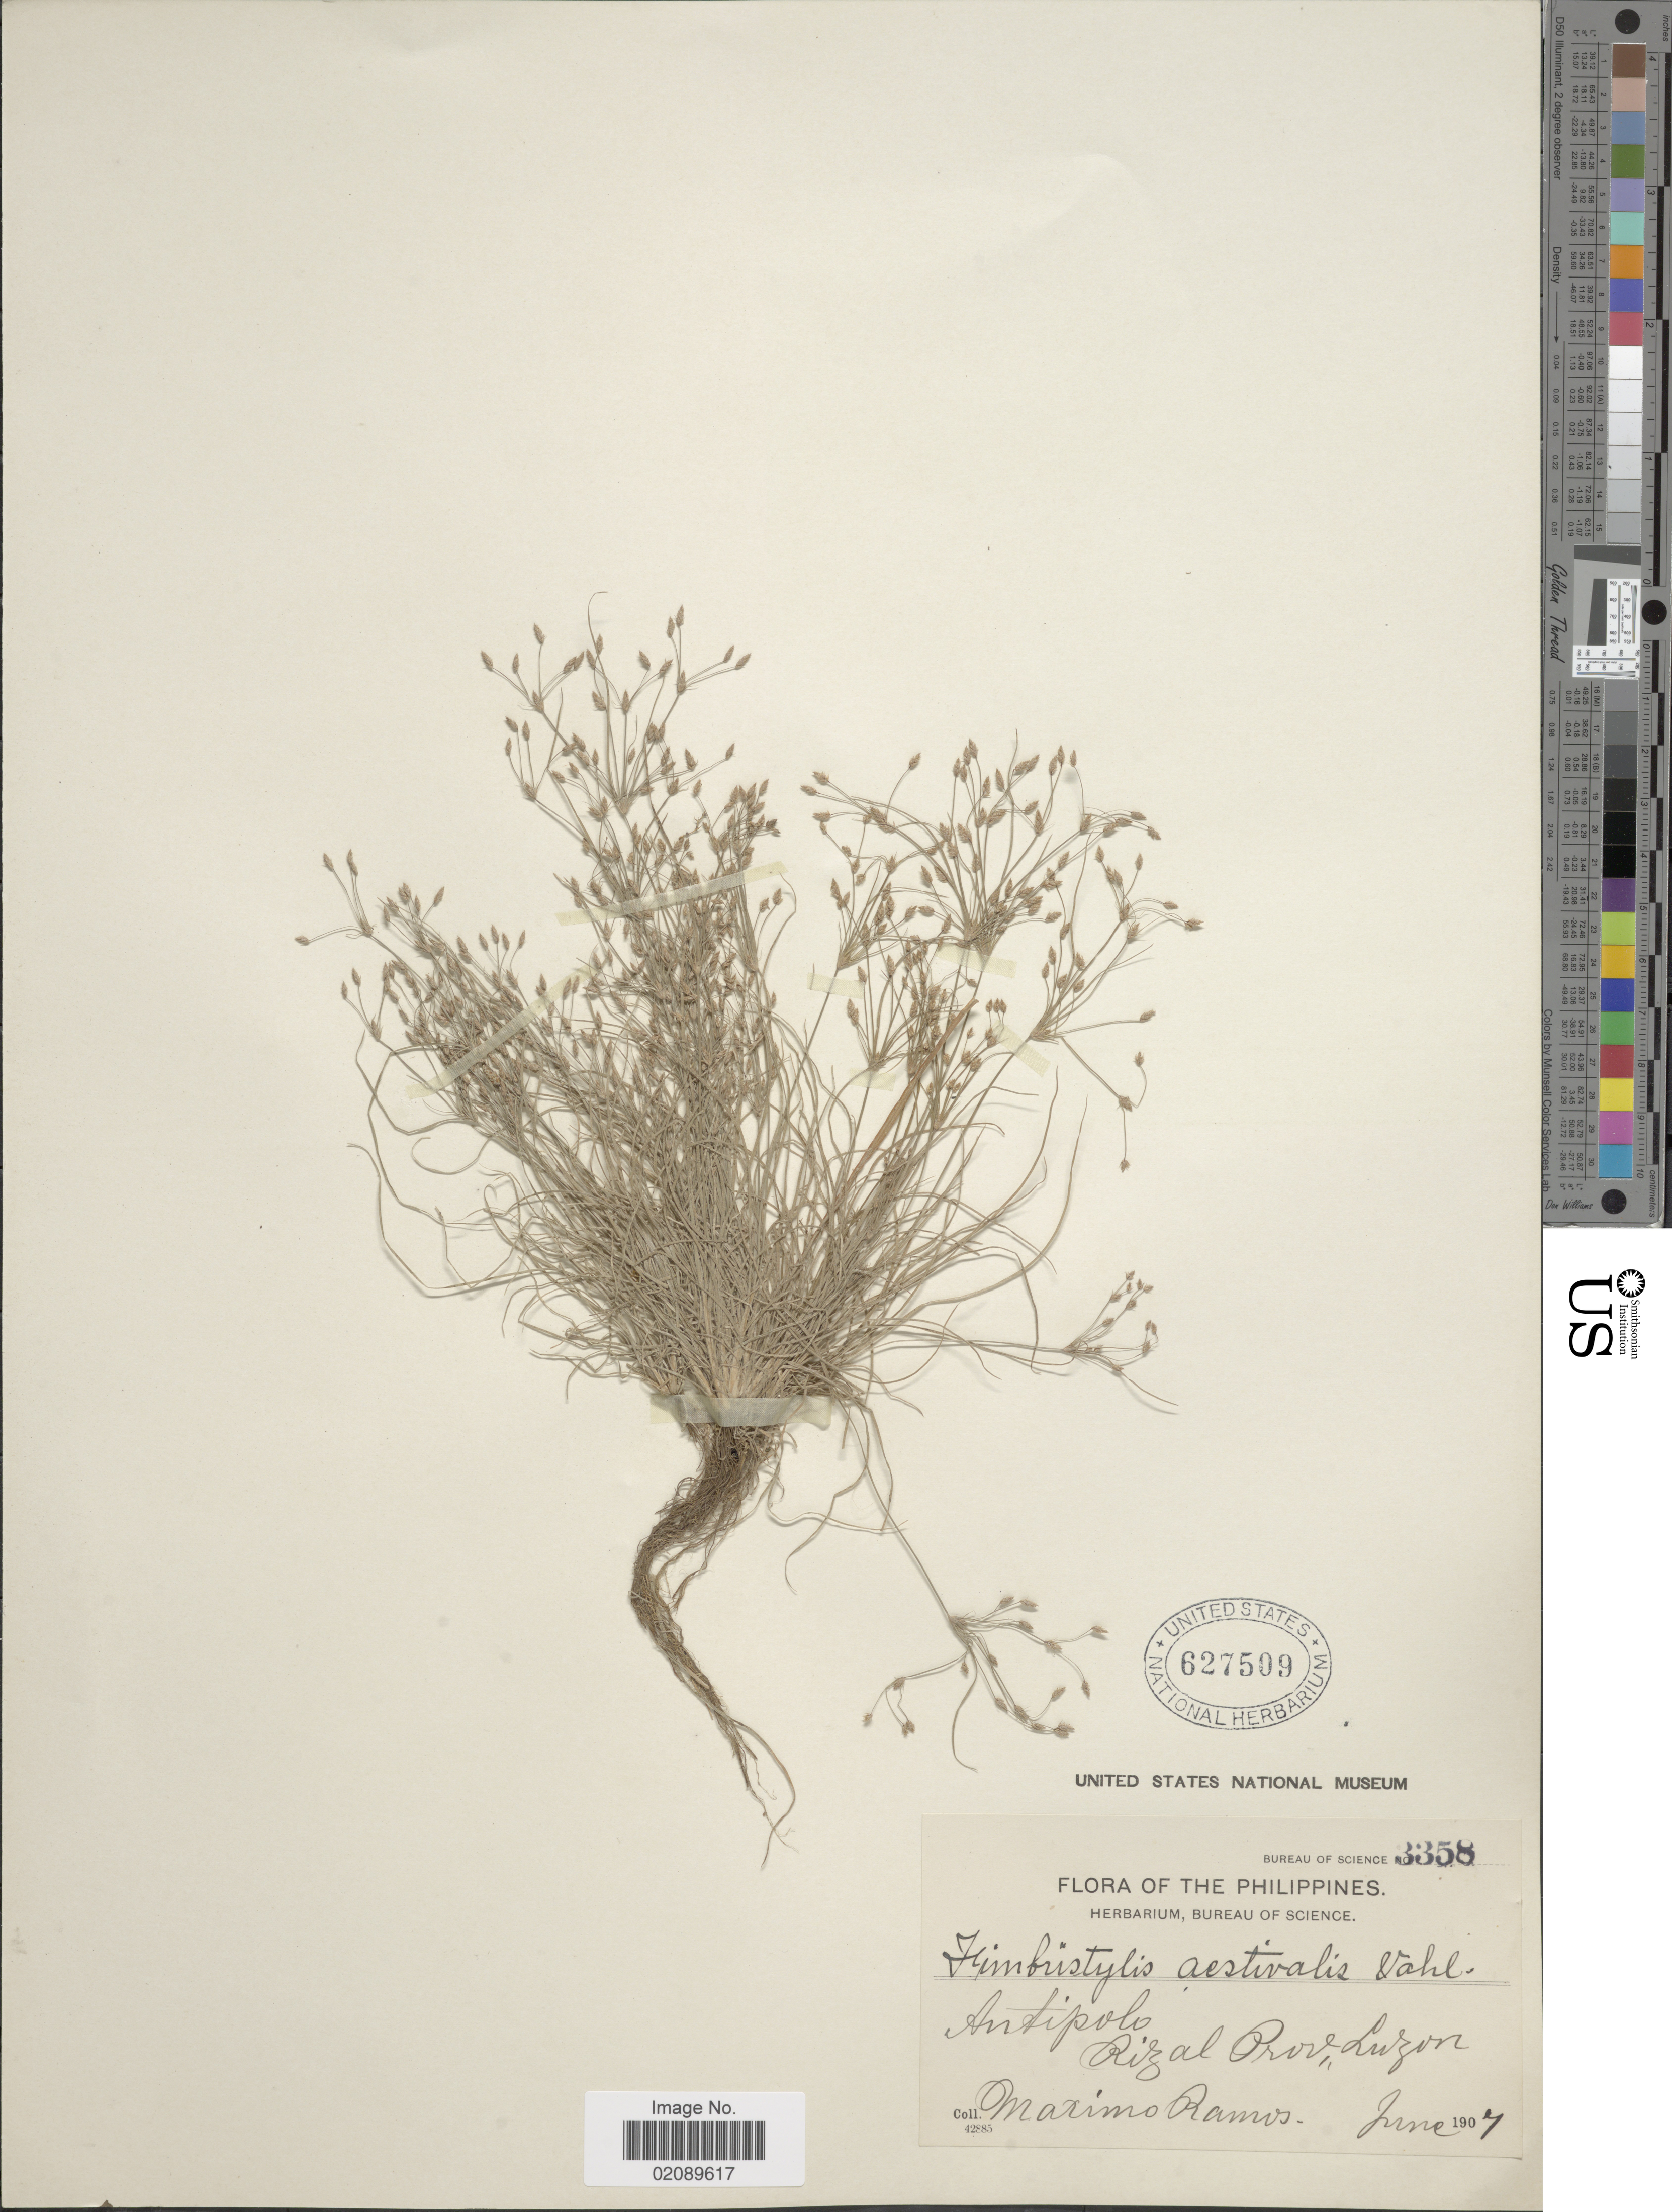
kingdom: Plantae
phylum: Tracheophyta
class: Liliopsida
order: Poales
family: Cyperaceae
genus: Fimbristylis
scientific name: Fimbristylis aestivalis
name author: (Retz.) Vahl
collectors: M. Ramos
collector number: Bureau of Science 3358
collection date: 1907-06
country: Philippines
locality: Antipolo, Rizal Prov., Luzon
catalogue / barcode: US 627509